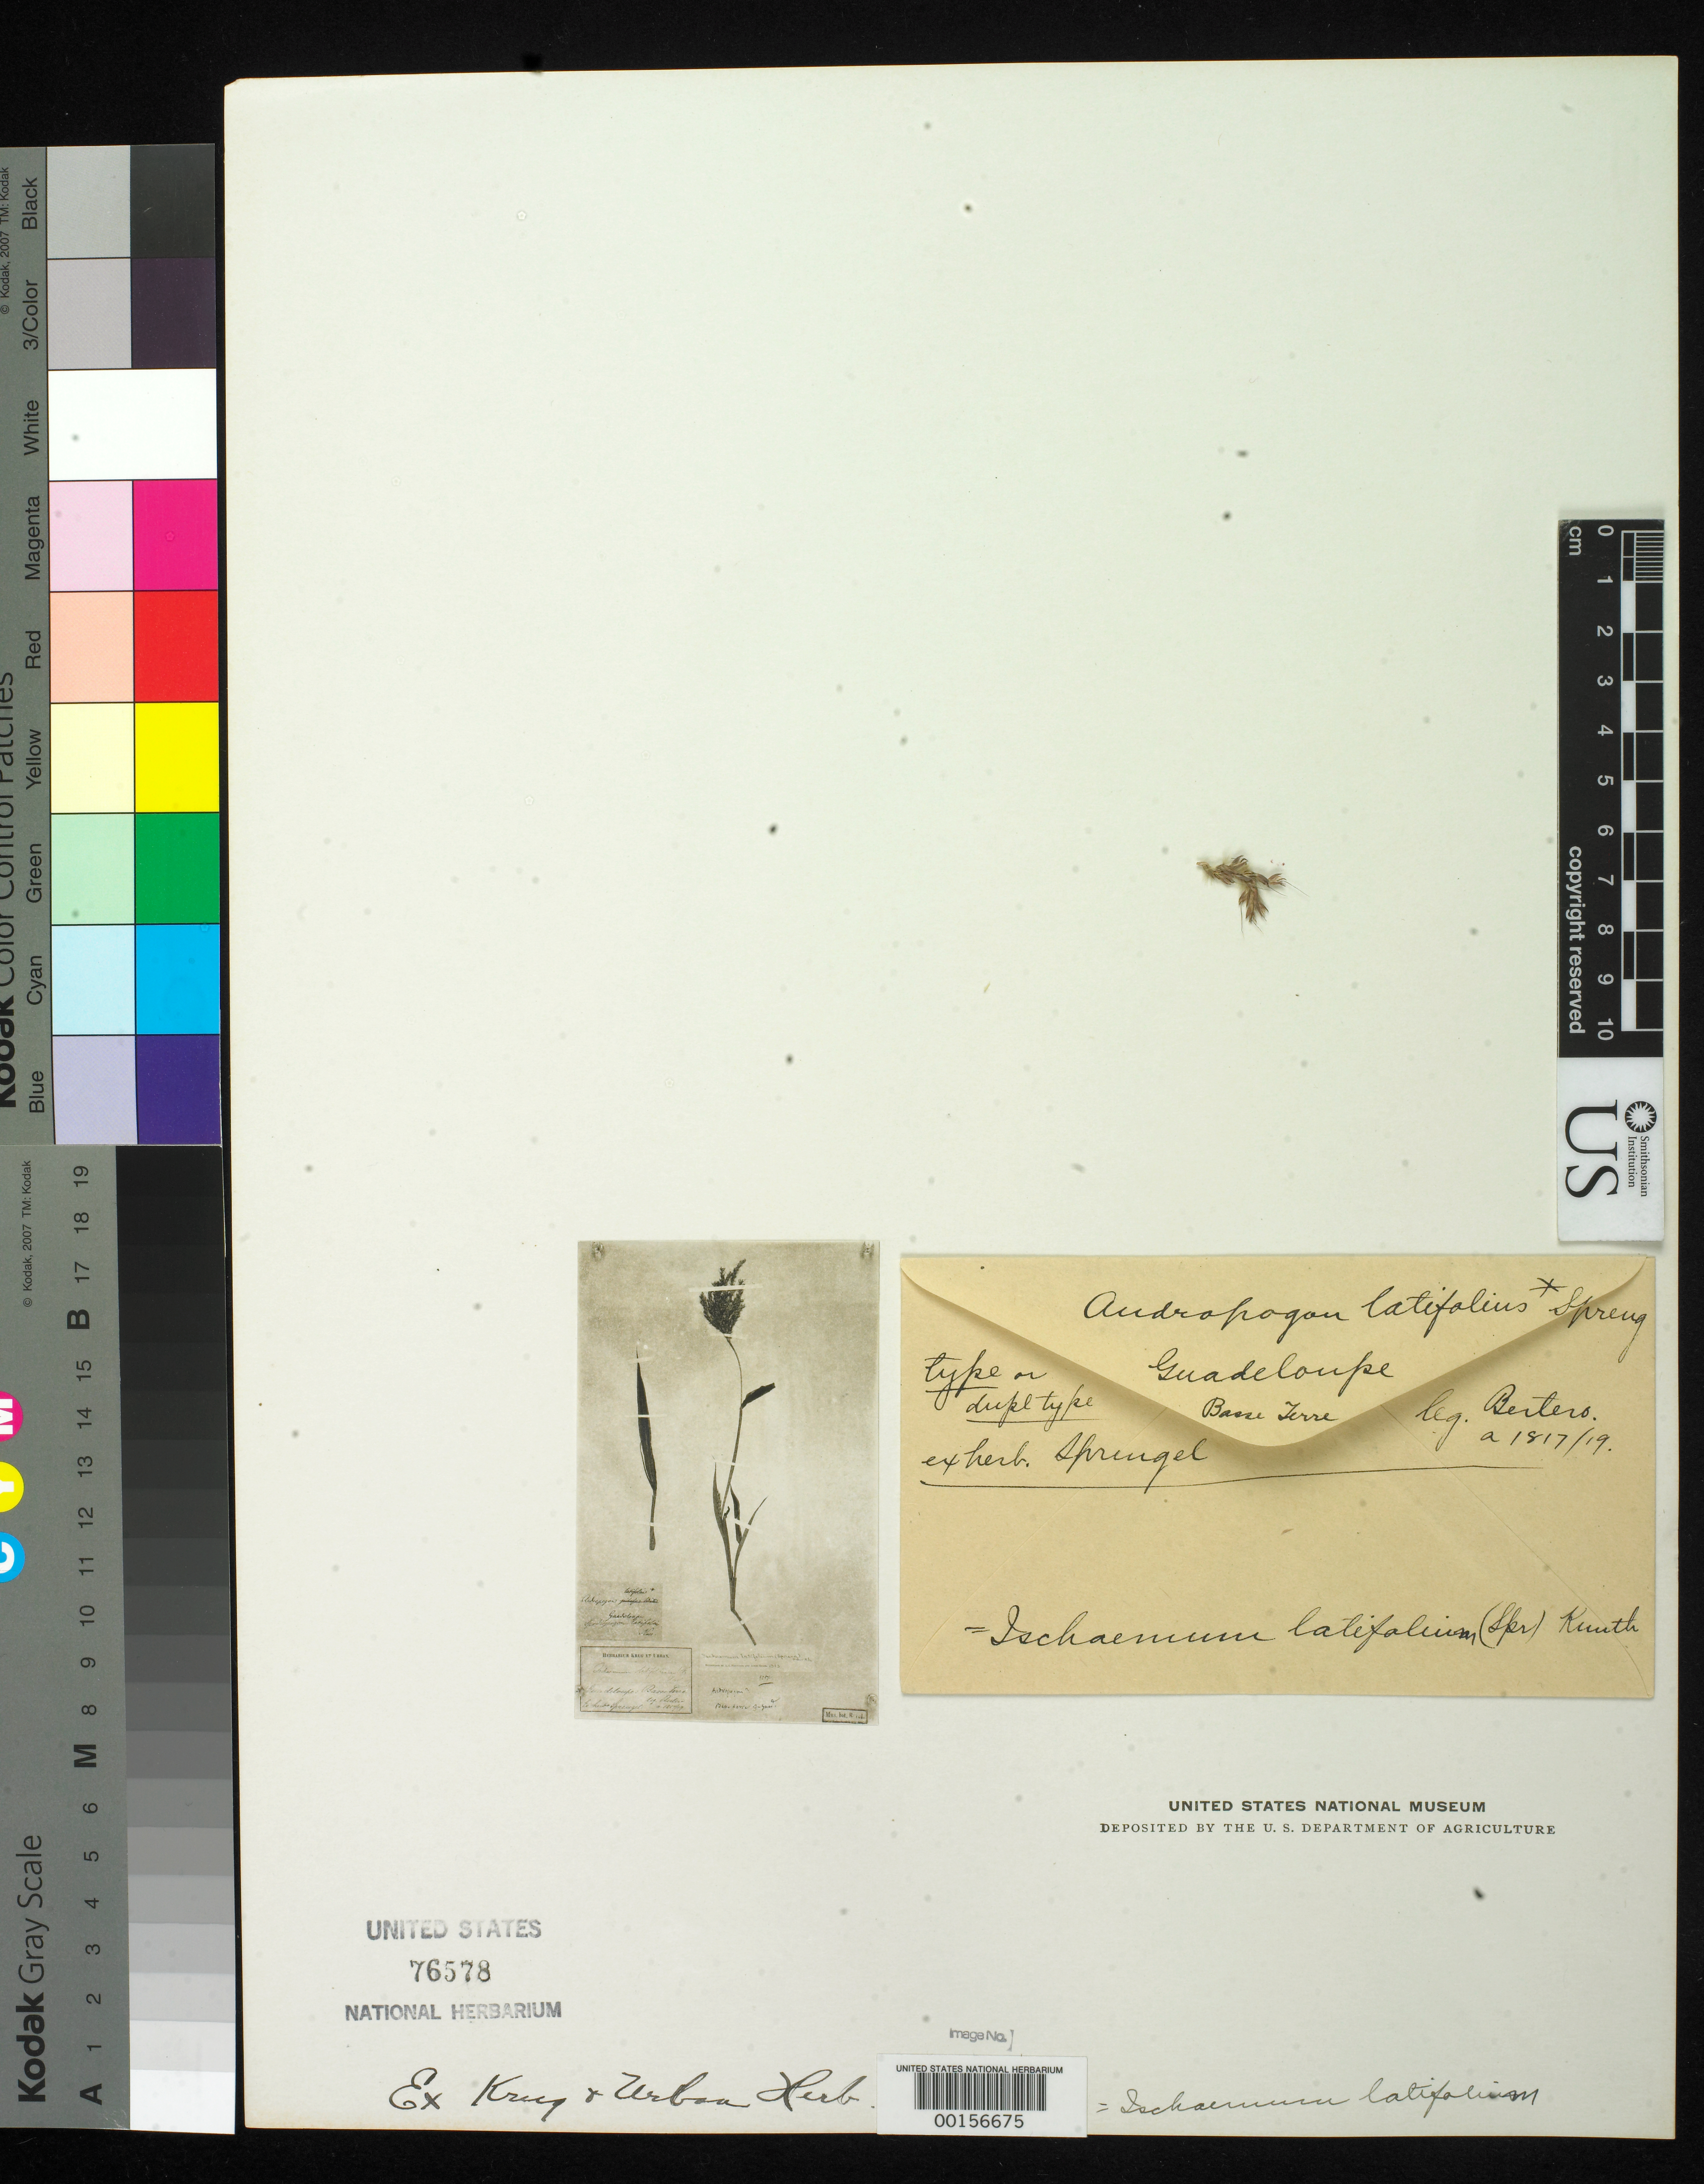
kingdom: Plantae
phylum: Tracheophyta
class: Liliopsida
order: Poales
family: Poaceae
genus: Andropogon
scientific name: Andropogon latifolius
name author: A. Spreng.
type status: Type Fragment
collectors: C. L. G. Bertero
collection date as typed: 1817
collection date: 1817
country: Guadeloupe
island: Basse Terre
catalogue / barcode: US 76578